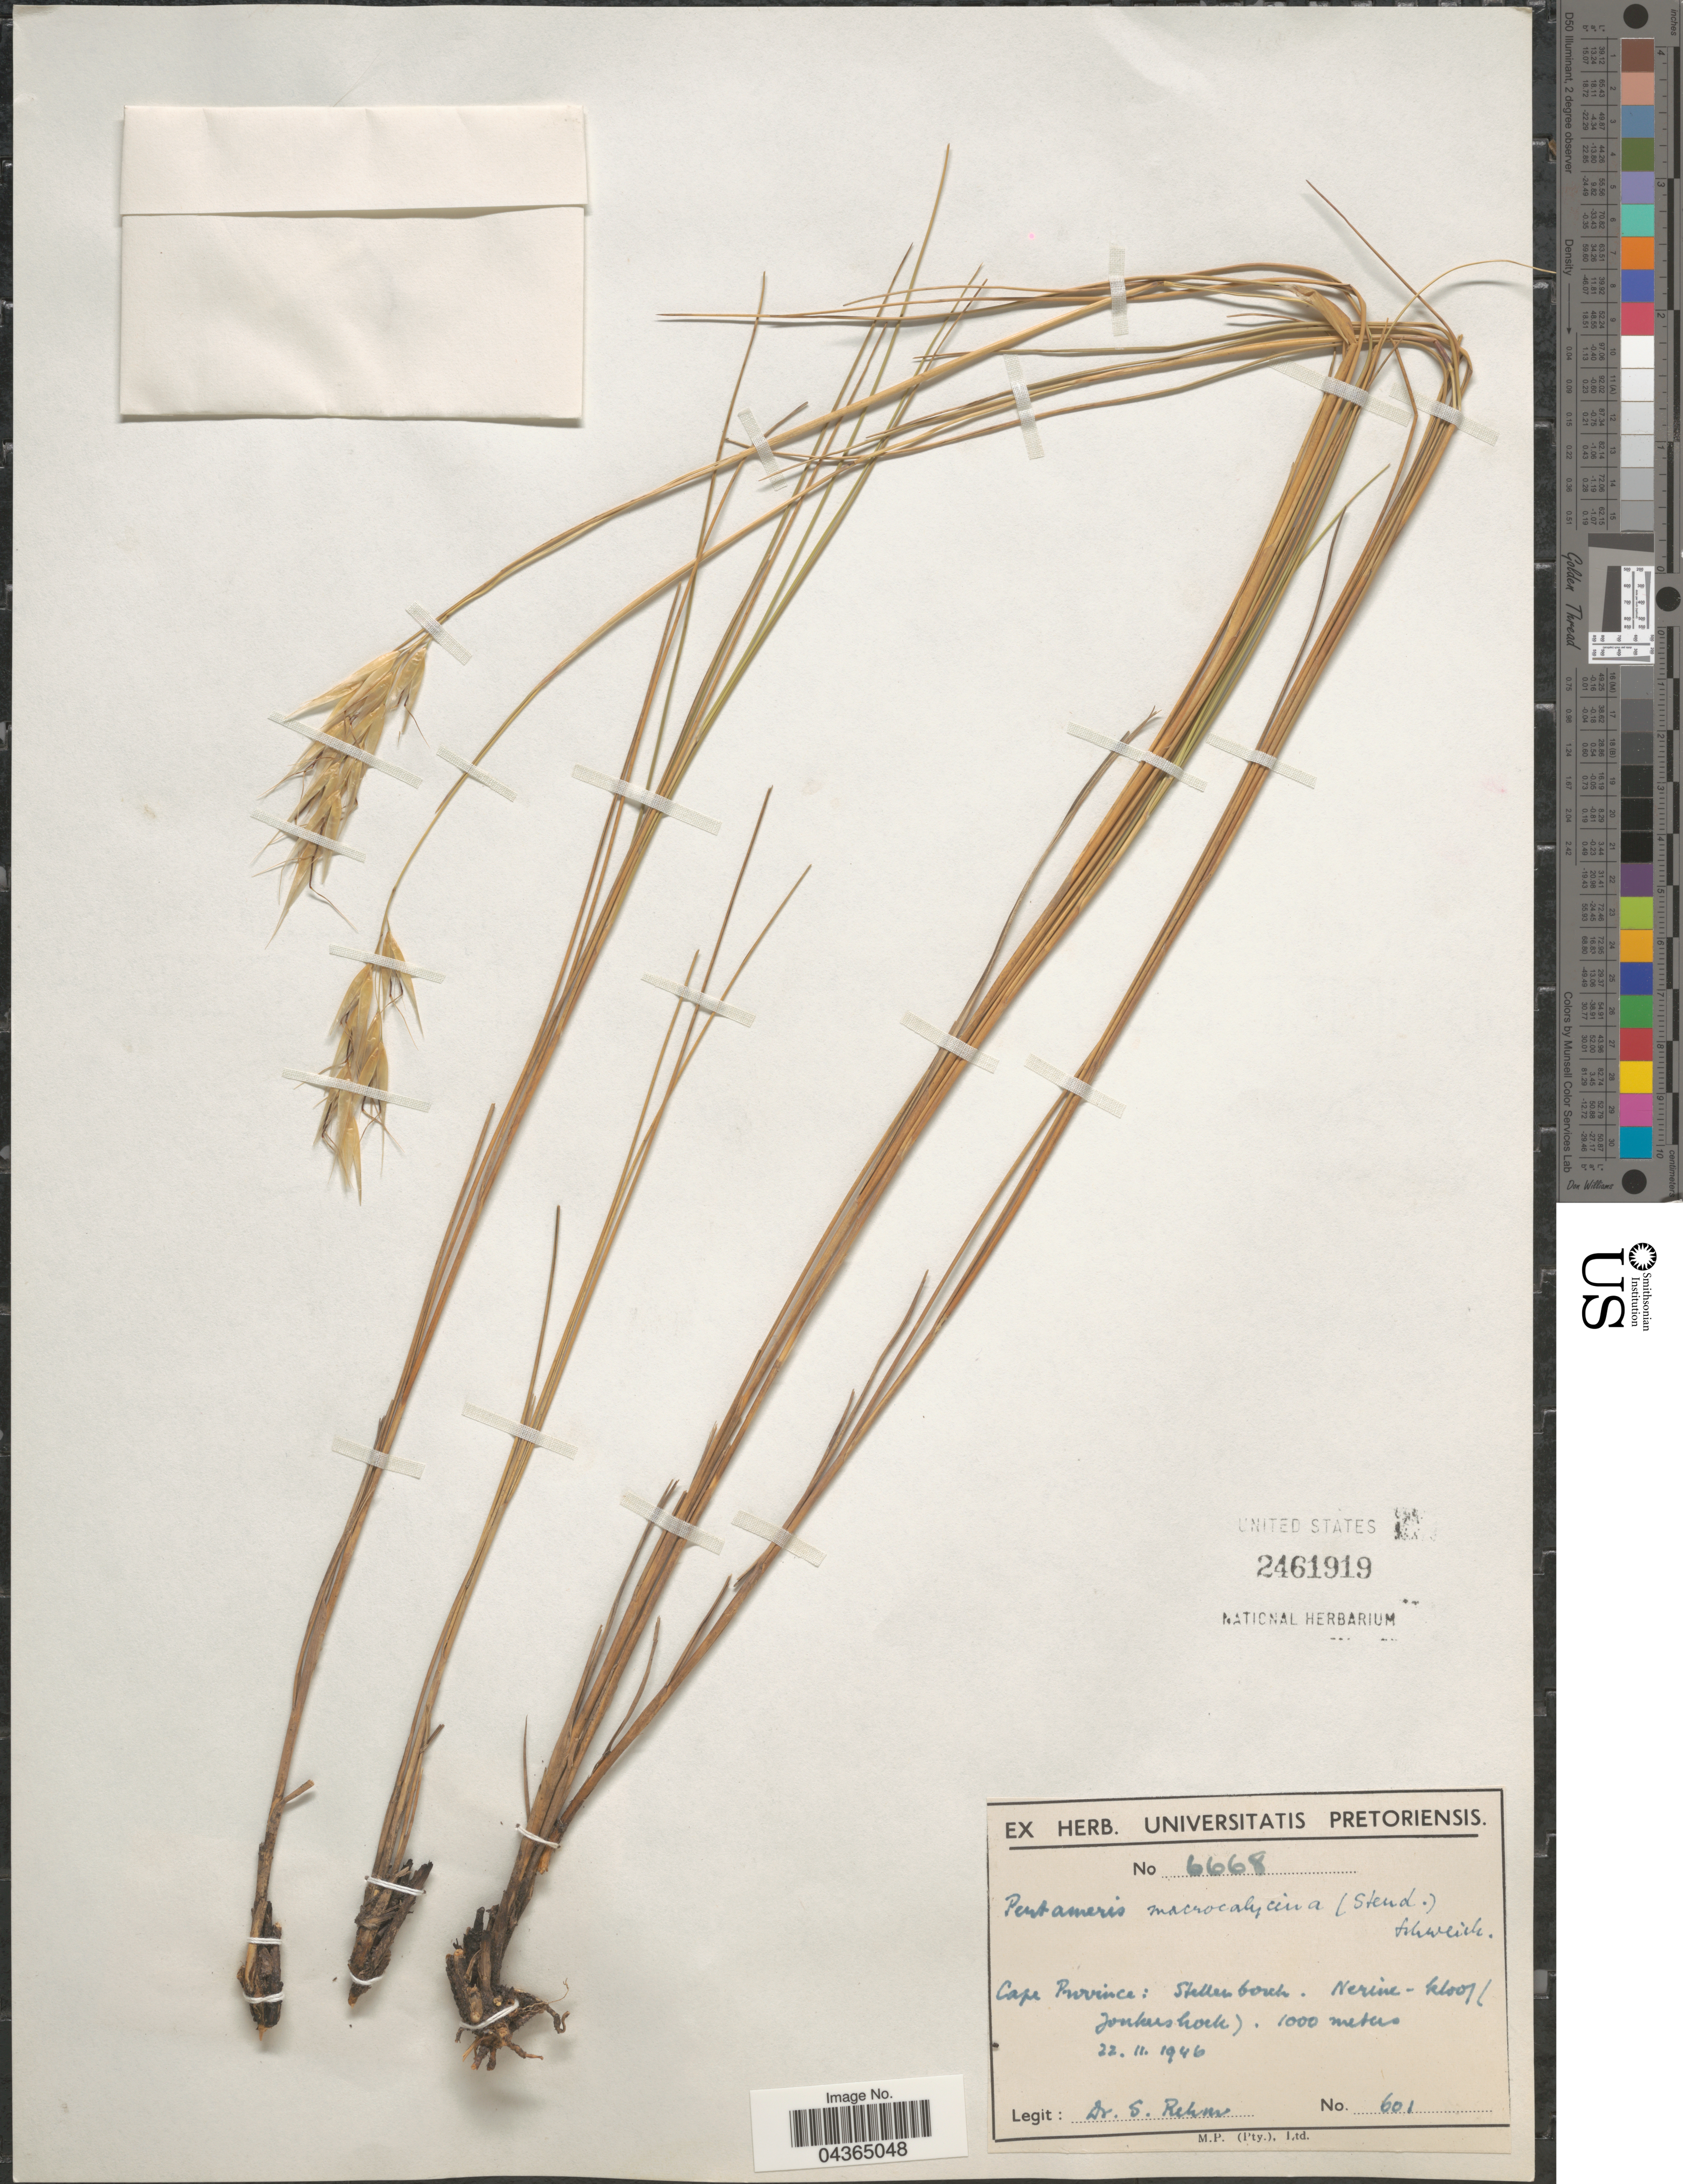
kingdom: Plantae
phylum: Tracheophyta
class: Liliopsida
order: Poales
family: Poaceae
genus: Pentameris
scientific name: Pentameris macrocalycina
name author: (Steud.) Schweick.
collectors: S. Rehm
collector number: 601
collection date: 1946-11-22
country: South Africa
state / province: Western Cape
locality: Stellenbosch. Nerine-kloof (Jonkershoek).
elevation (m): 1000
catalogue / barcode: US 2461919